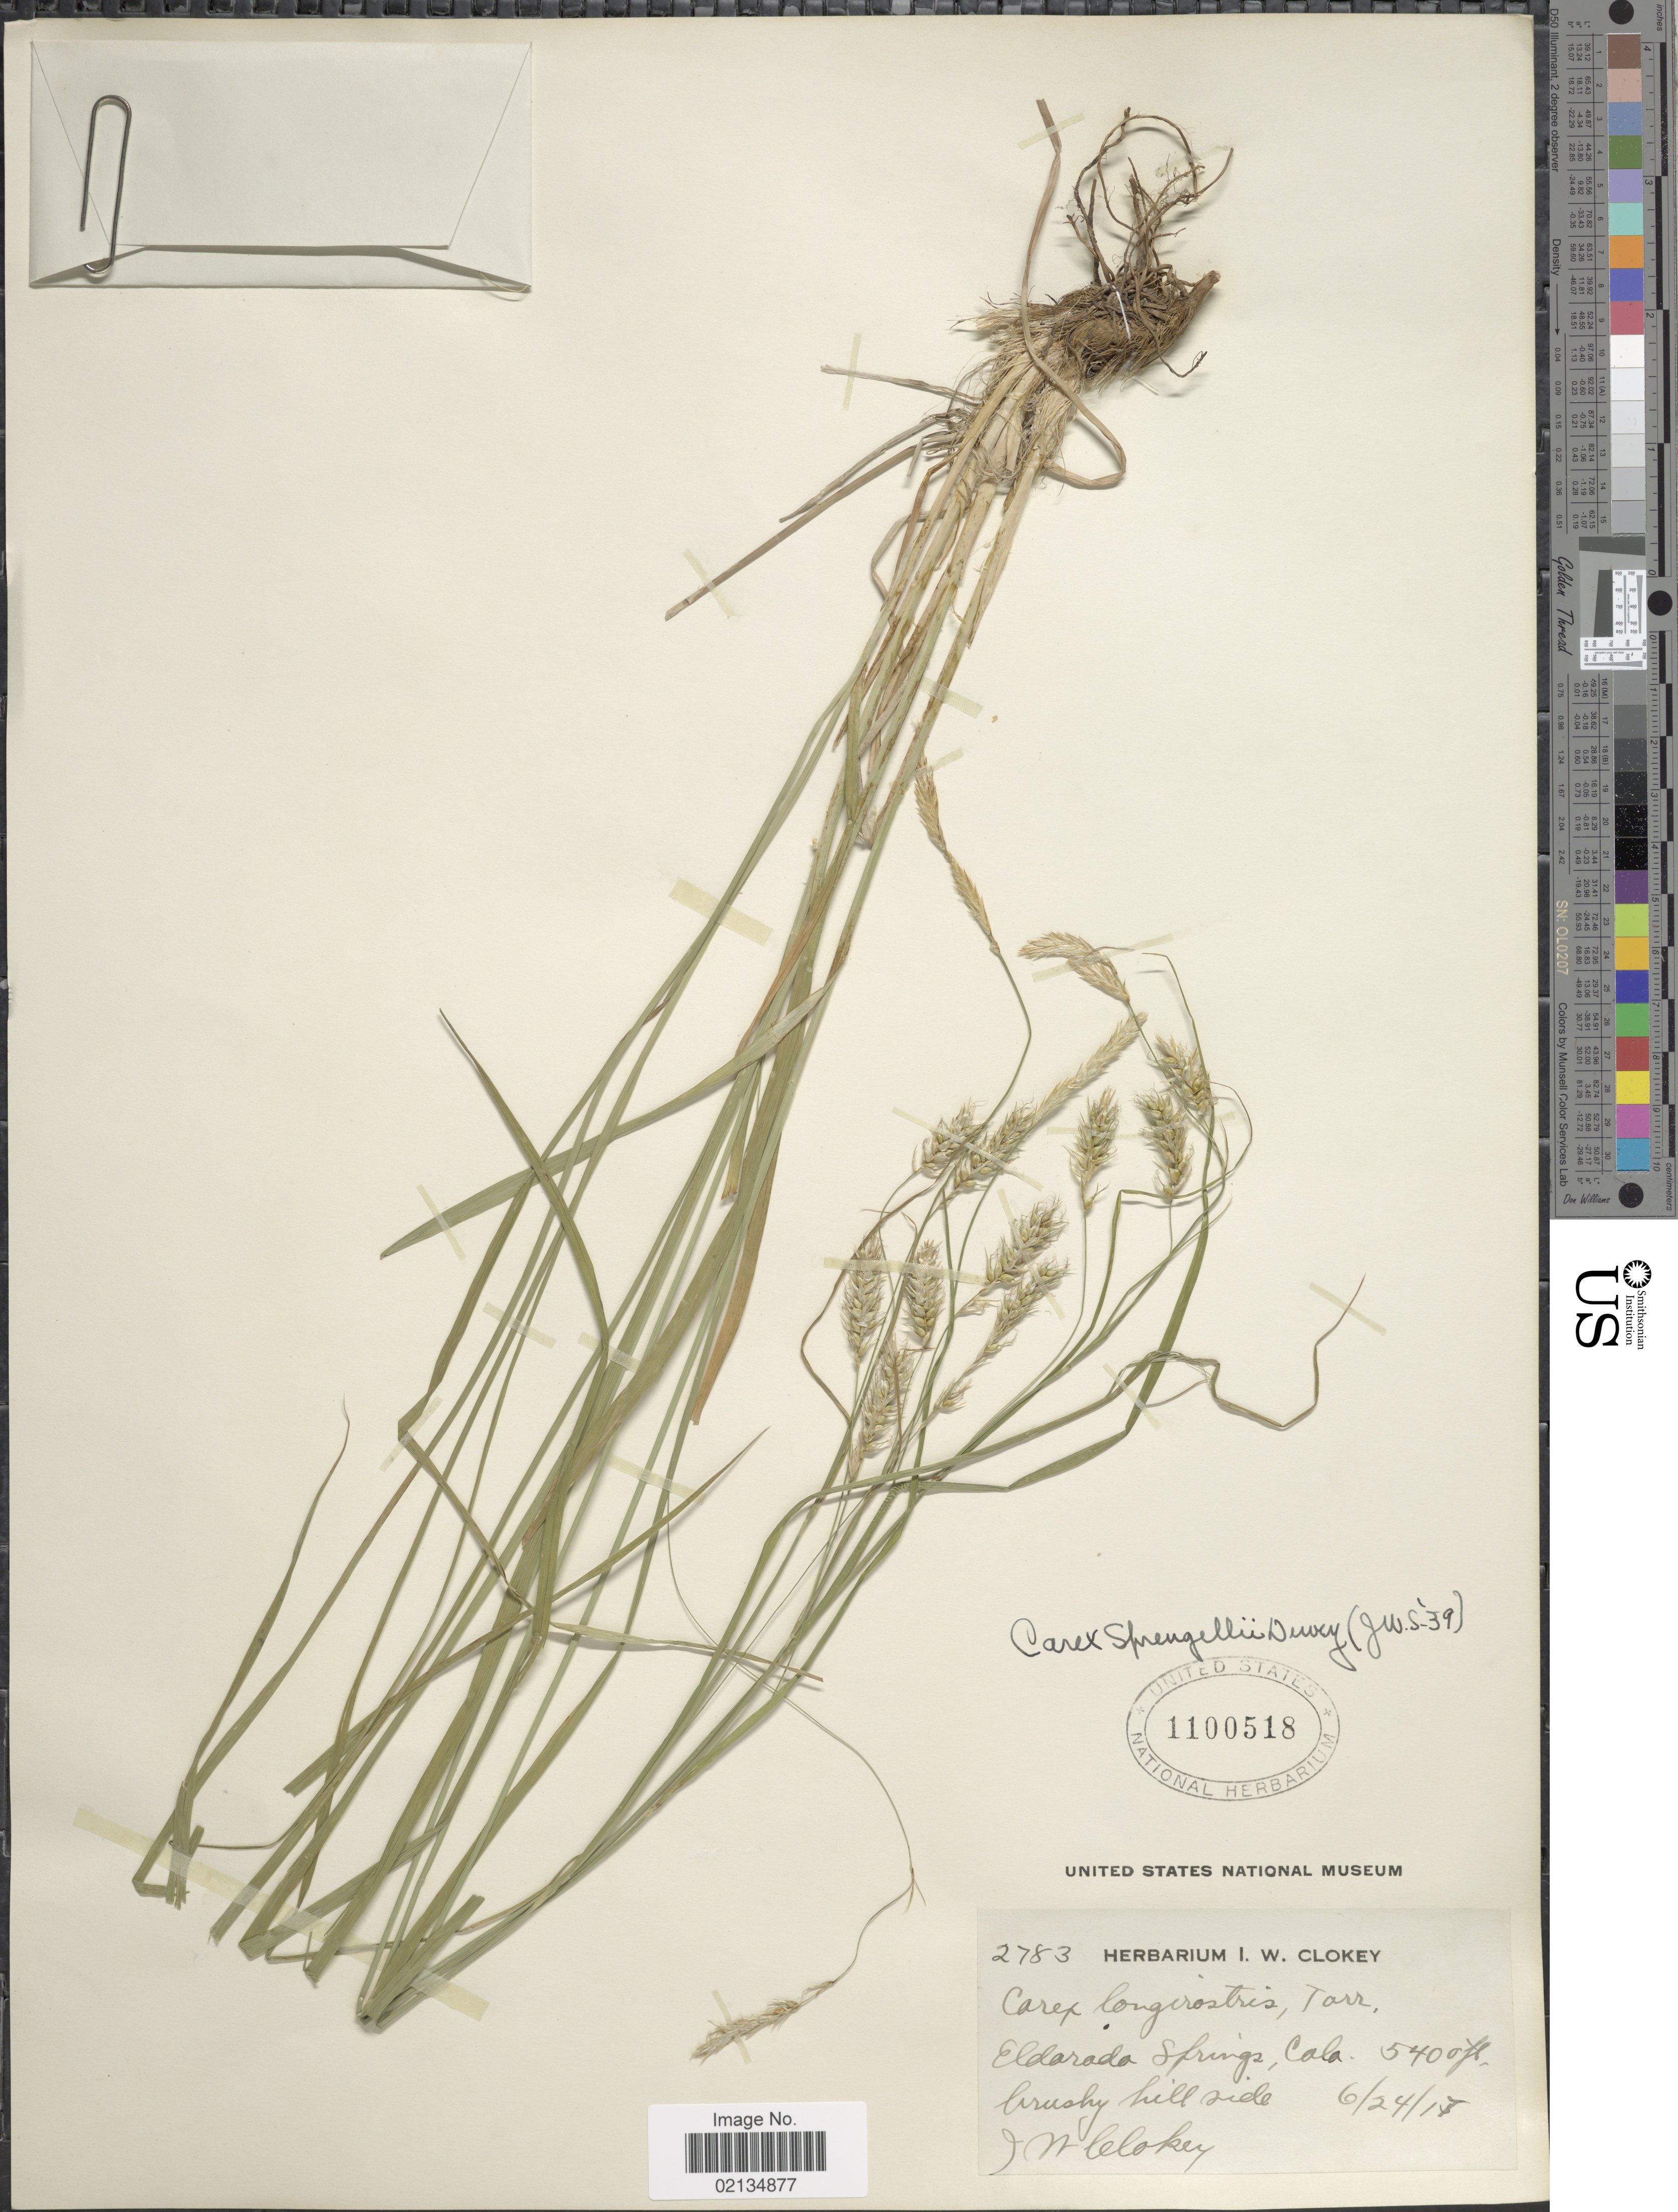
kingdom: Plantae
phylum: Tracheophyta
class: Liliopsida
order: Poales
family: Cyperaceae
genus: Carex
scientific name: Carex sprengelii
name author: Dewey ex Spreng.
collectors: I. W. Clokey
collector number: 2783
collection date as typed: Transcribed d/m/y: 24/6/17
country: United States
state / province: Colorado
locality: Eldorado Springs, Colo. Crushy hill side.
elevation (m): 1646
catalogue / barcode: US 1100518